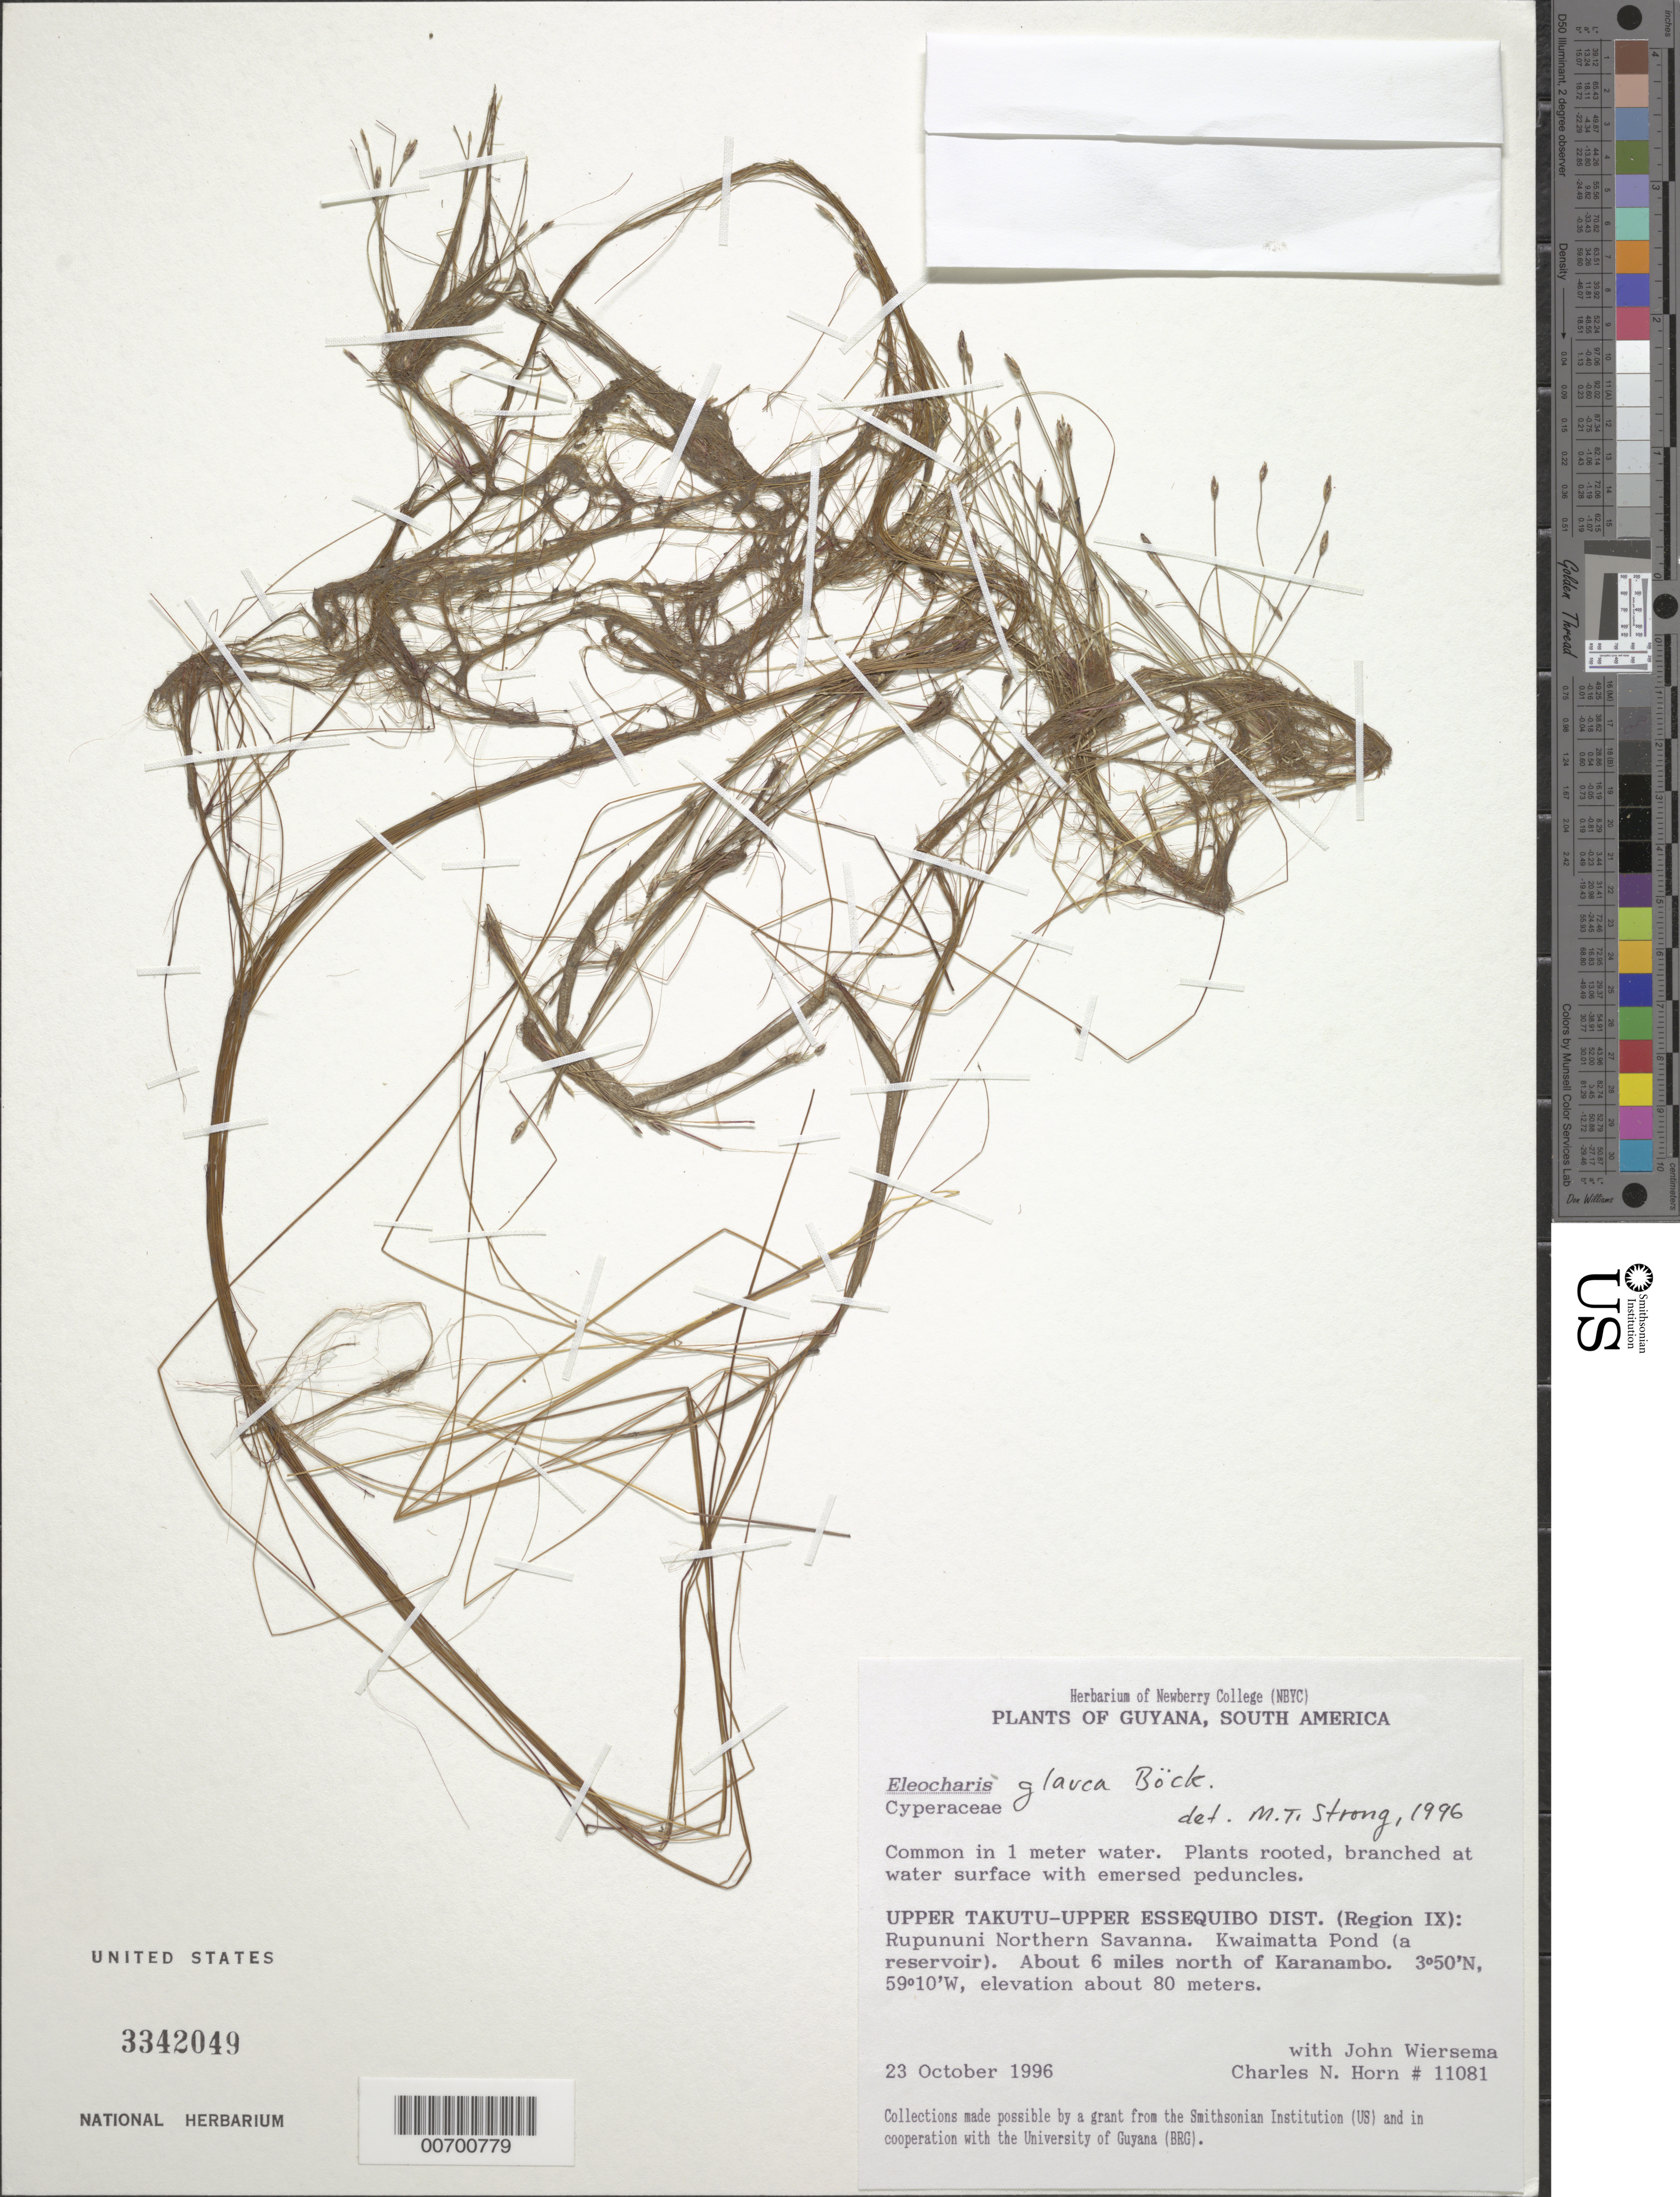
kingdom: Plantae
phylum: Tracheophyta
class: Liliopsida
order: Poales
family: Cyperaceae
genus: Eleocharis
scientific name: Eleocharis glauca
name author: Boeckeler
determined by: Strong, M. T., (US), Smithsonian Institution - National Museum of Natural History (UNITED STATES)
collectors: C. N. Horn & J. H. Wiersema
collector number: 11081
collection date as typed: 23-Oct-96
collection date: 1996-10-23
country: Guyana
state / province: U. Takutu-U. Essequibo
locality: Rupununi Northern Savanna, Kwaimatta Pond (a reservoir), 6 mi. N of Karanambo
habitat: In 1 meter water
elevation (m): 80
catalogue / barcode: US 3342049